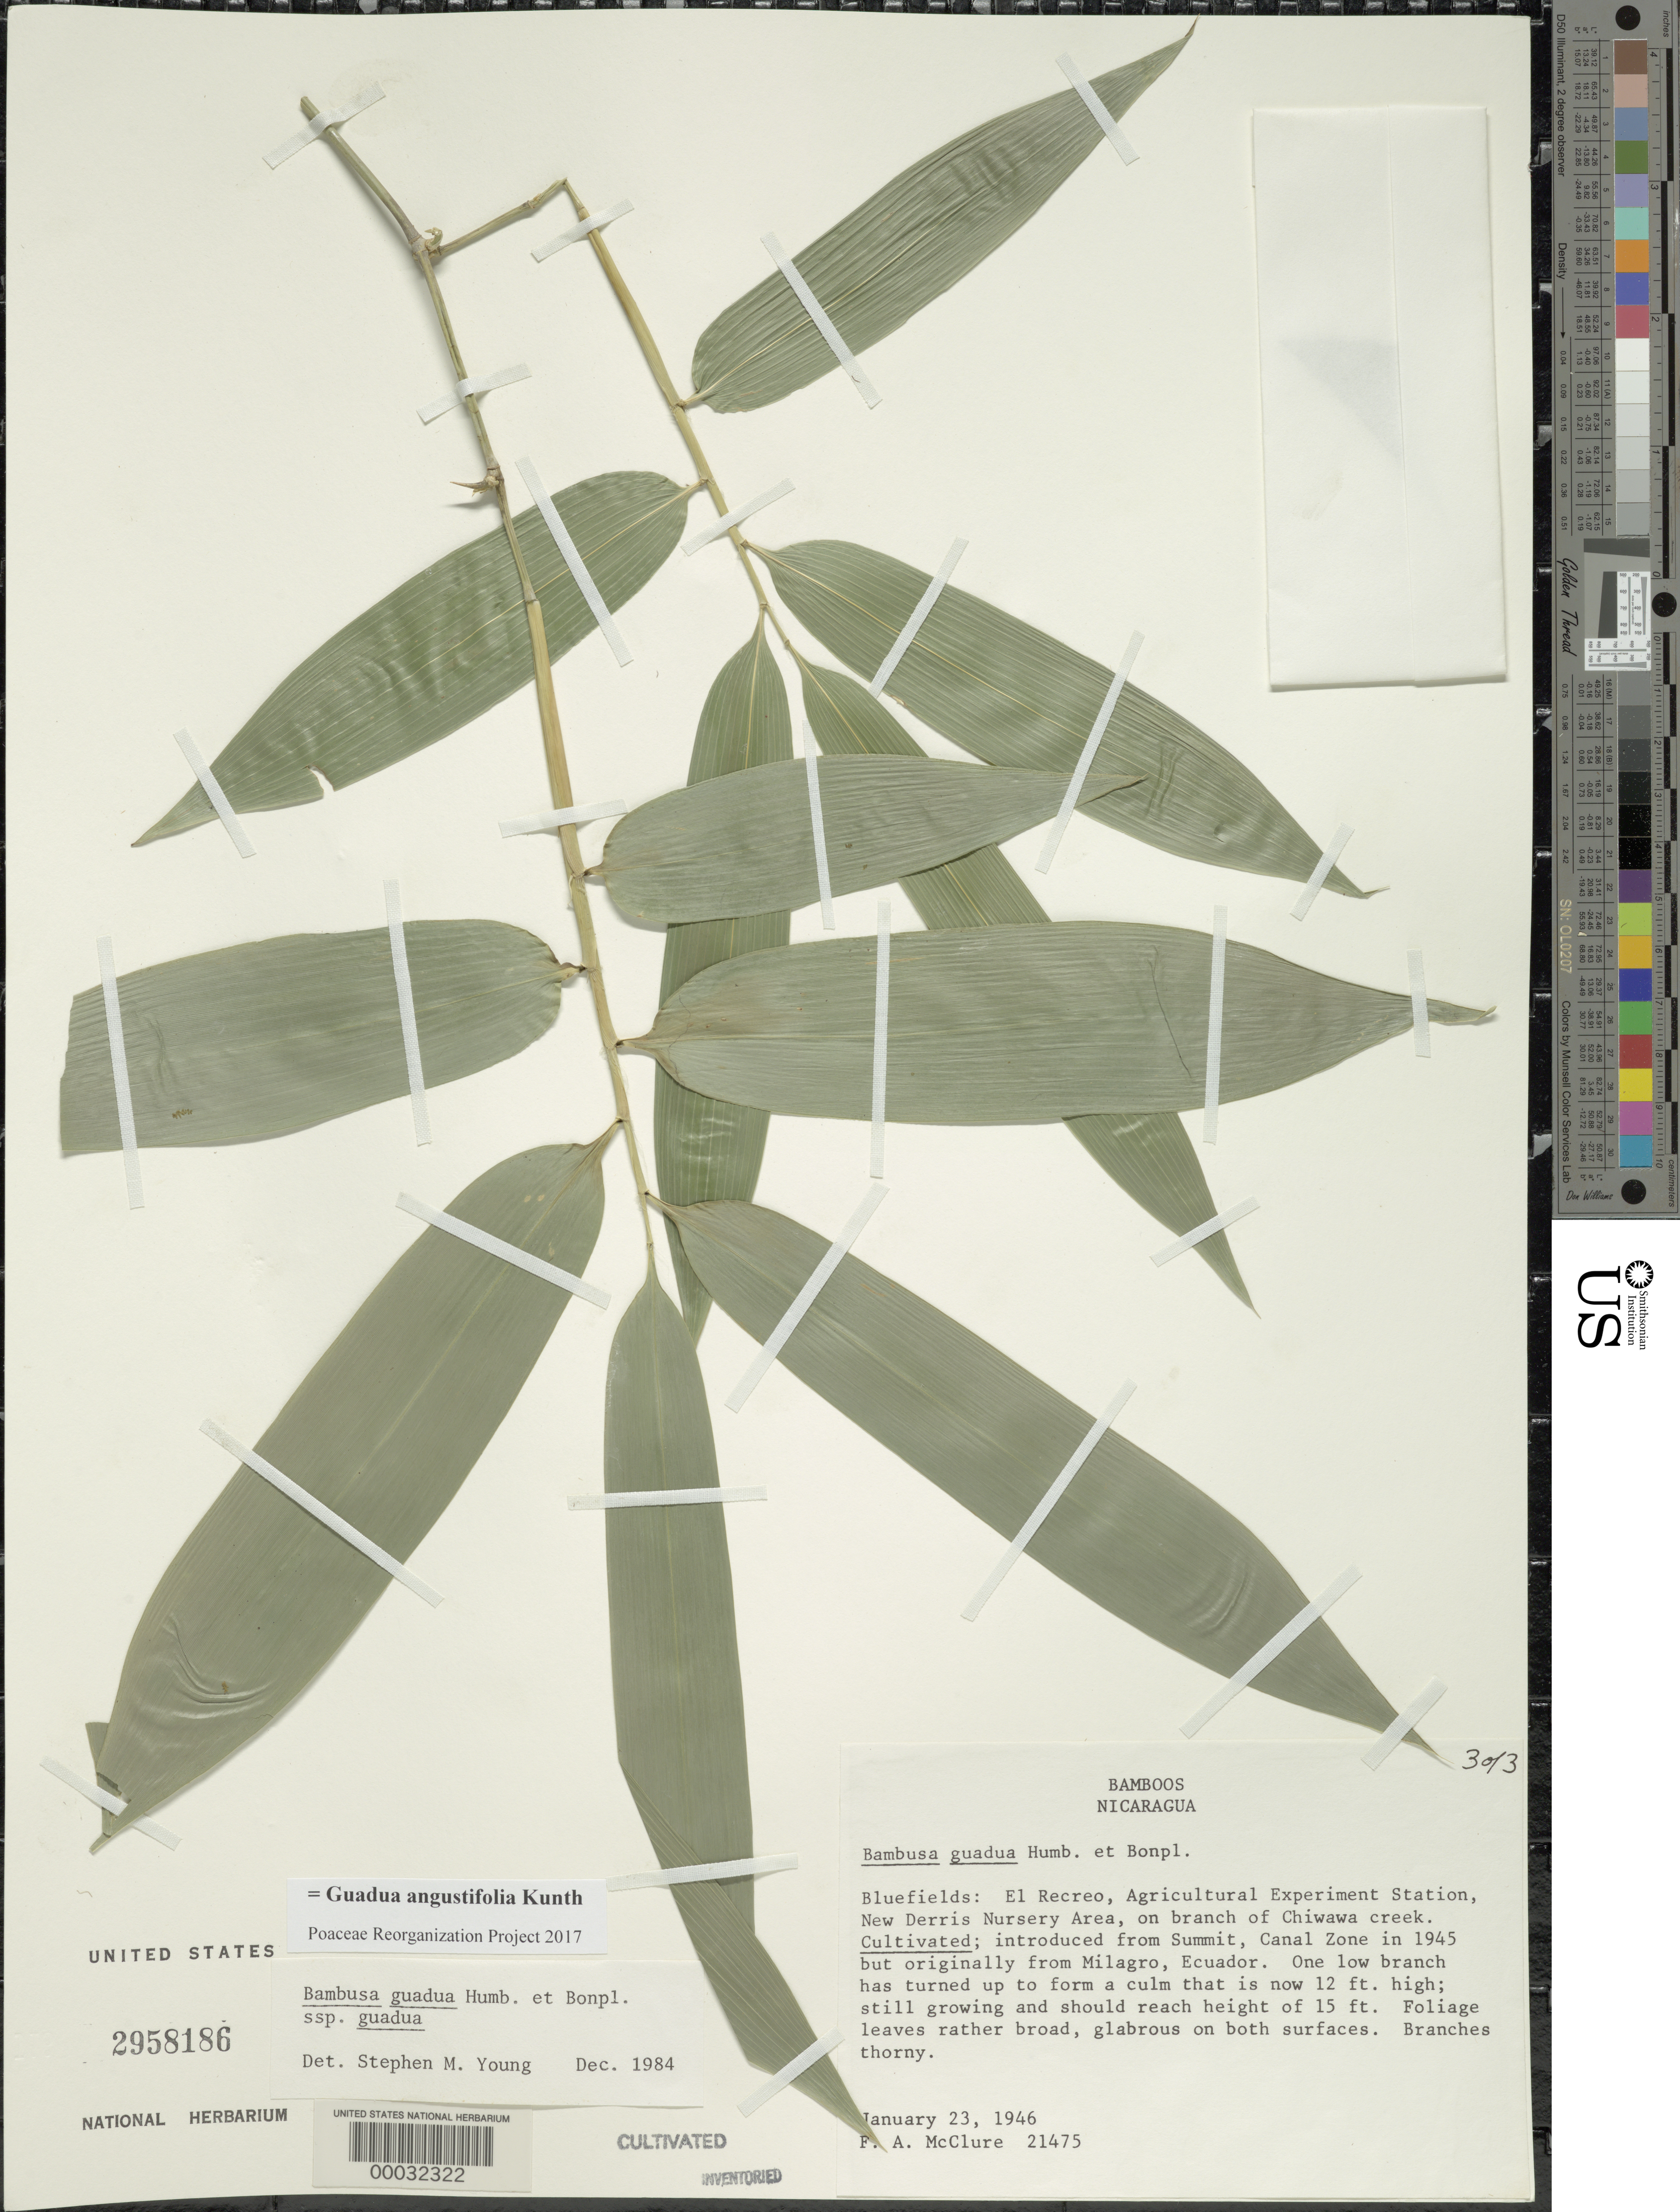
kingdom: Plantae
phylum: Tracheophyta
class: Liliopsida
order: Poales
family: Poaceae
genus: Guadua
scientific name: Guadua angustifolia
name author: Kunth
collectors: F. A. McClure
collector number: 21475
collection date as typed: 23 Jan 1946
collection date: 1946-01-23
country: Nicaragua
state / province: Atlántico Sur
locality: El Recreo, Agricultural Experment Station, New erris Nursery Area, on branch of Chiwawa creek.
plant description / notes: Introduced from Canal Zonr in 1945 but originally from Milagro, Ecuador.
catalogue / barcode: US 2958186